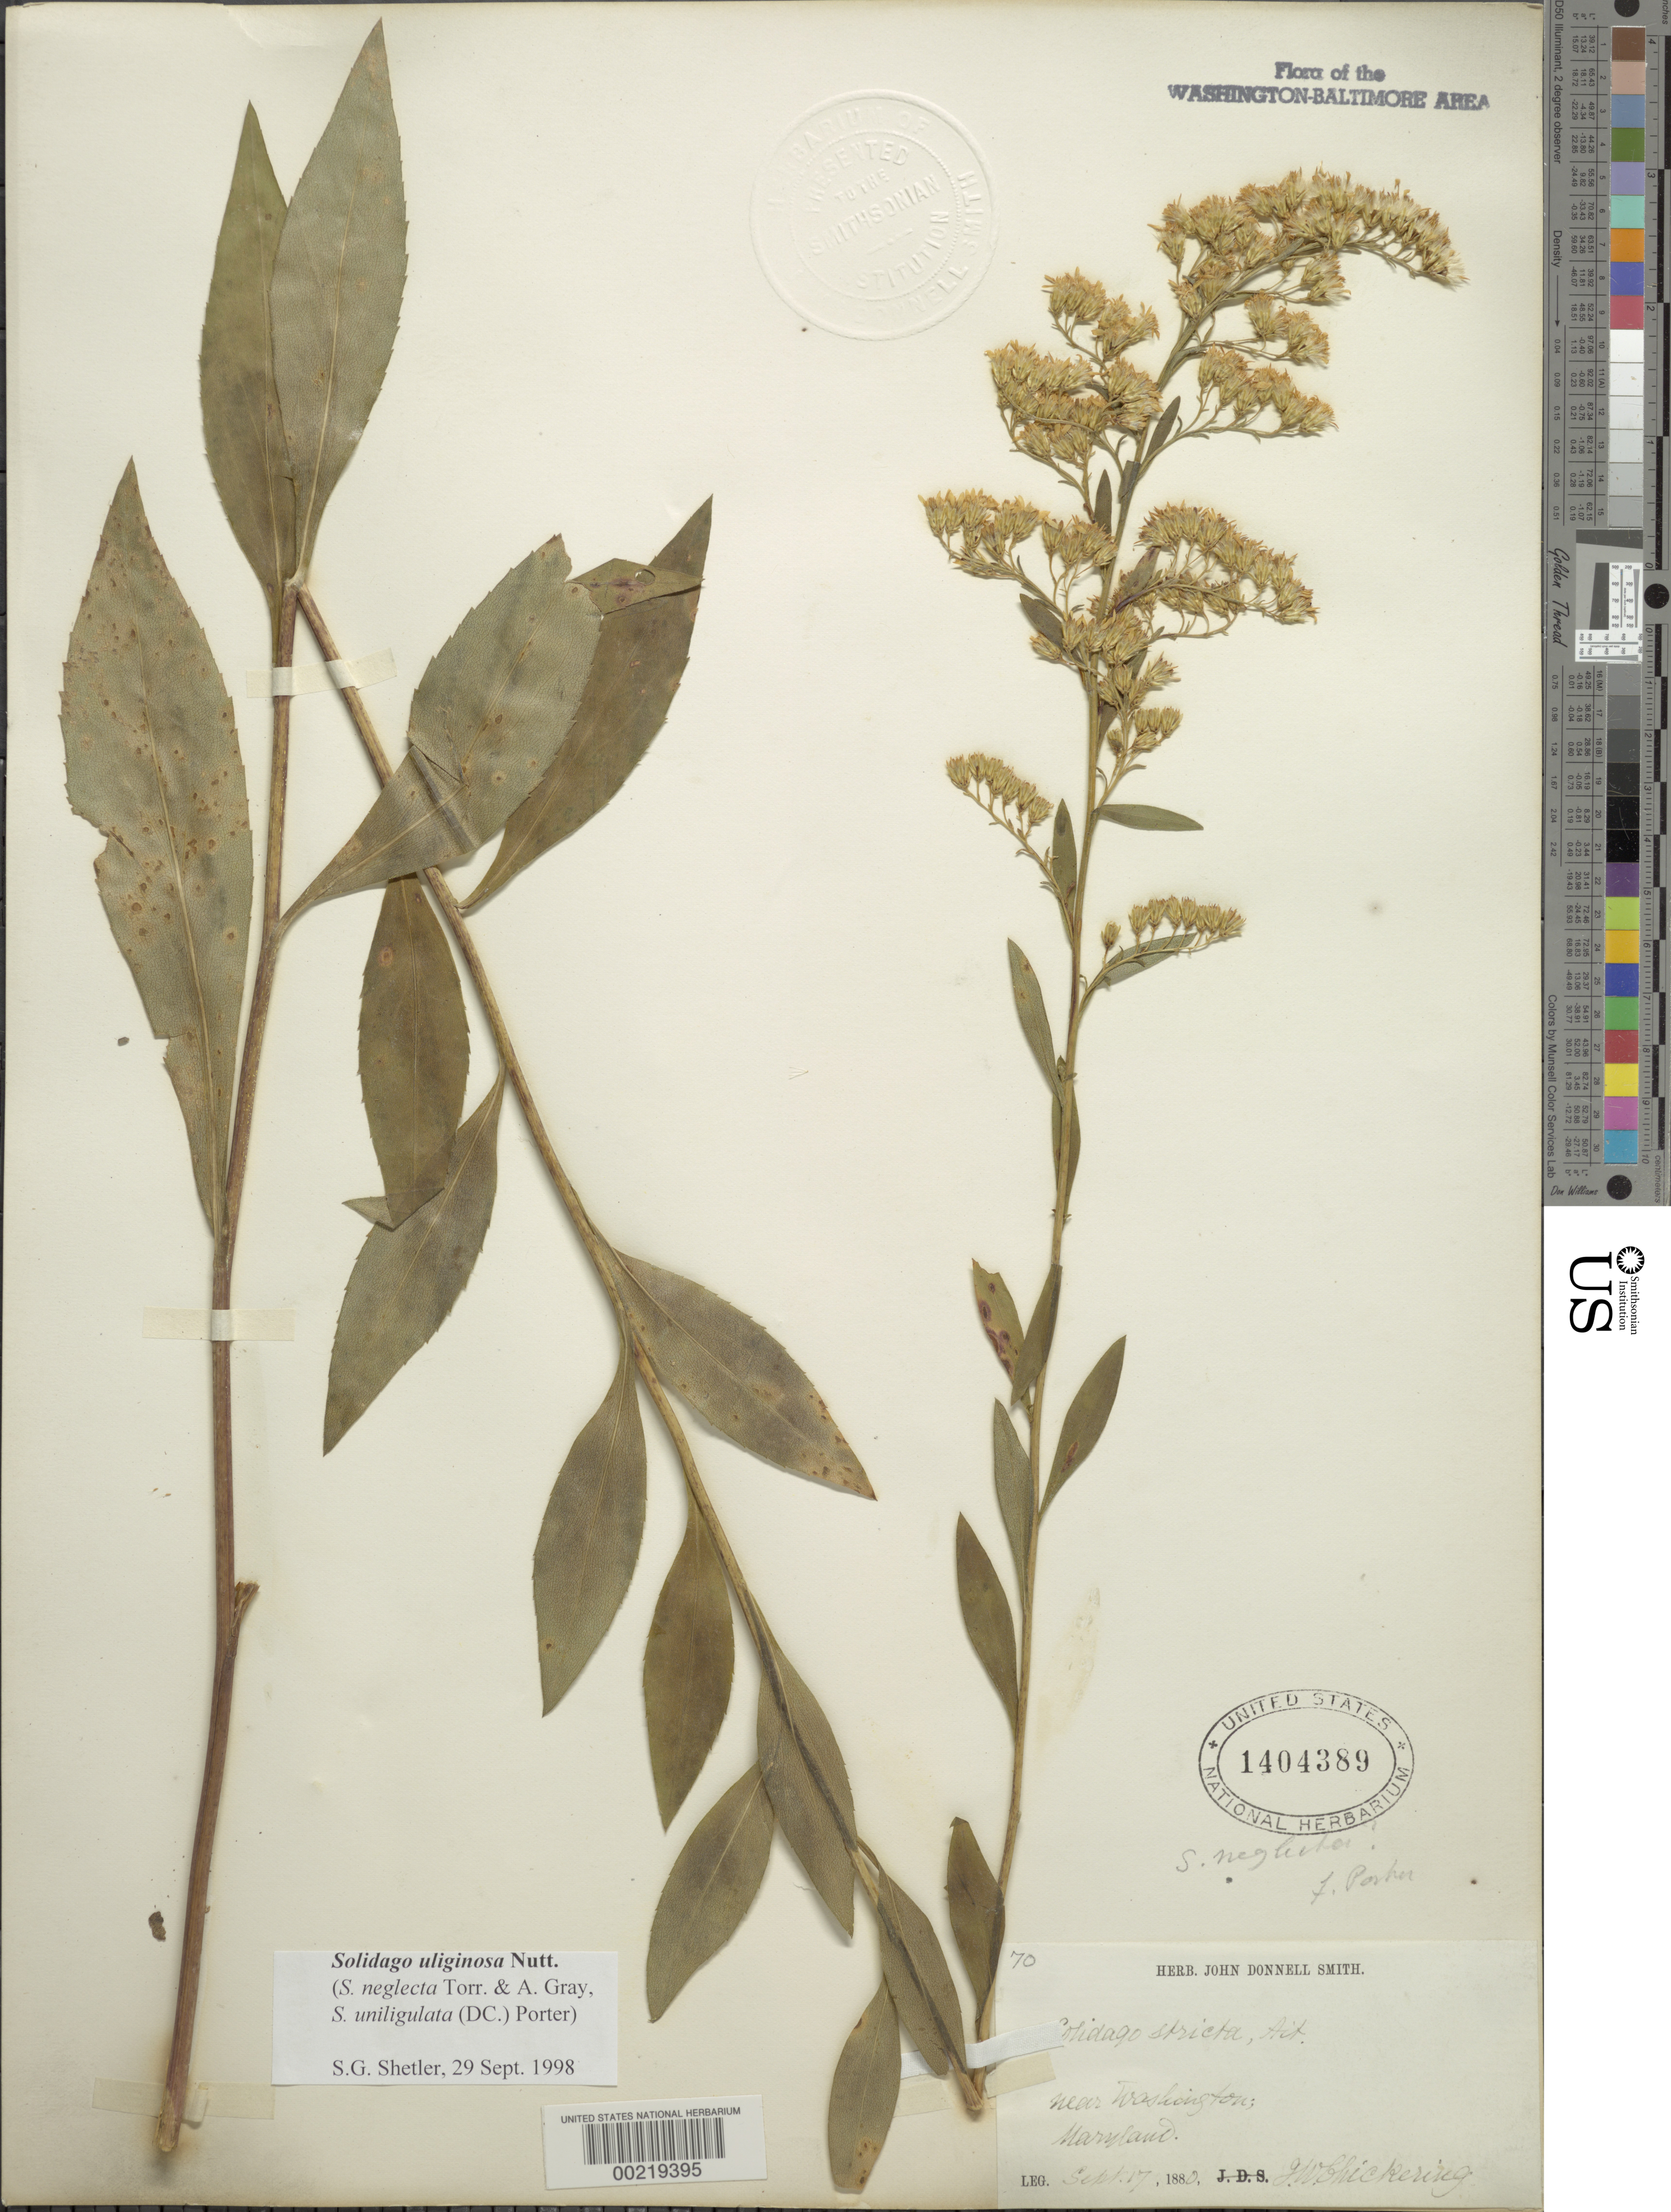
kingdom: Plantae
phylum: Tracheophyta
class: Magnoliopsida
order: Asterales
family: Asteraceae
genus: Solidago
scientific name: Solidago uliginosa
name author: Nutt.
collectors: J. Chickering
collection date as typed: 17 Sep 1880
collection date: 1880-09-17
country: United States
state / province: Maryland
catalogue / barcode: US 1404389